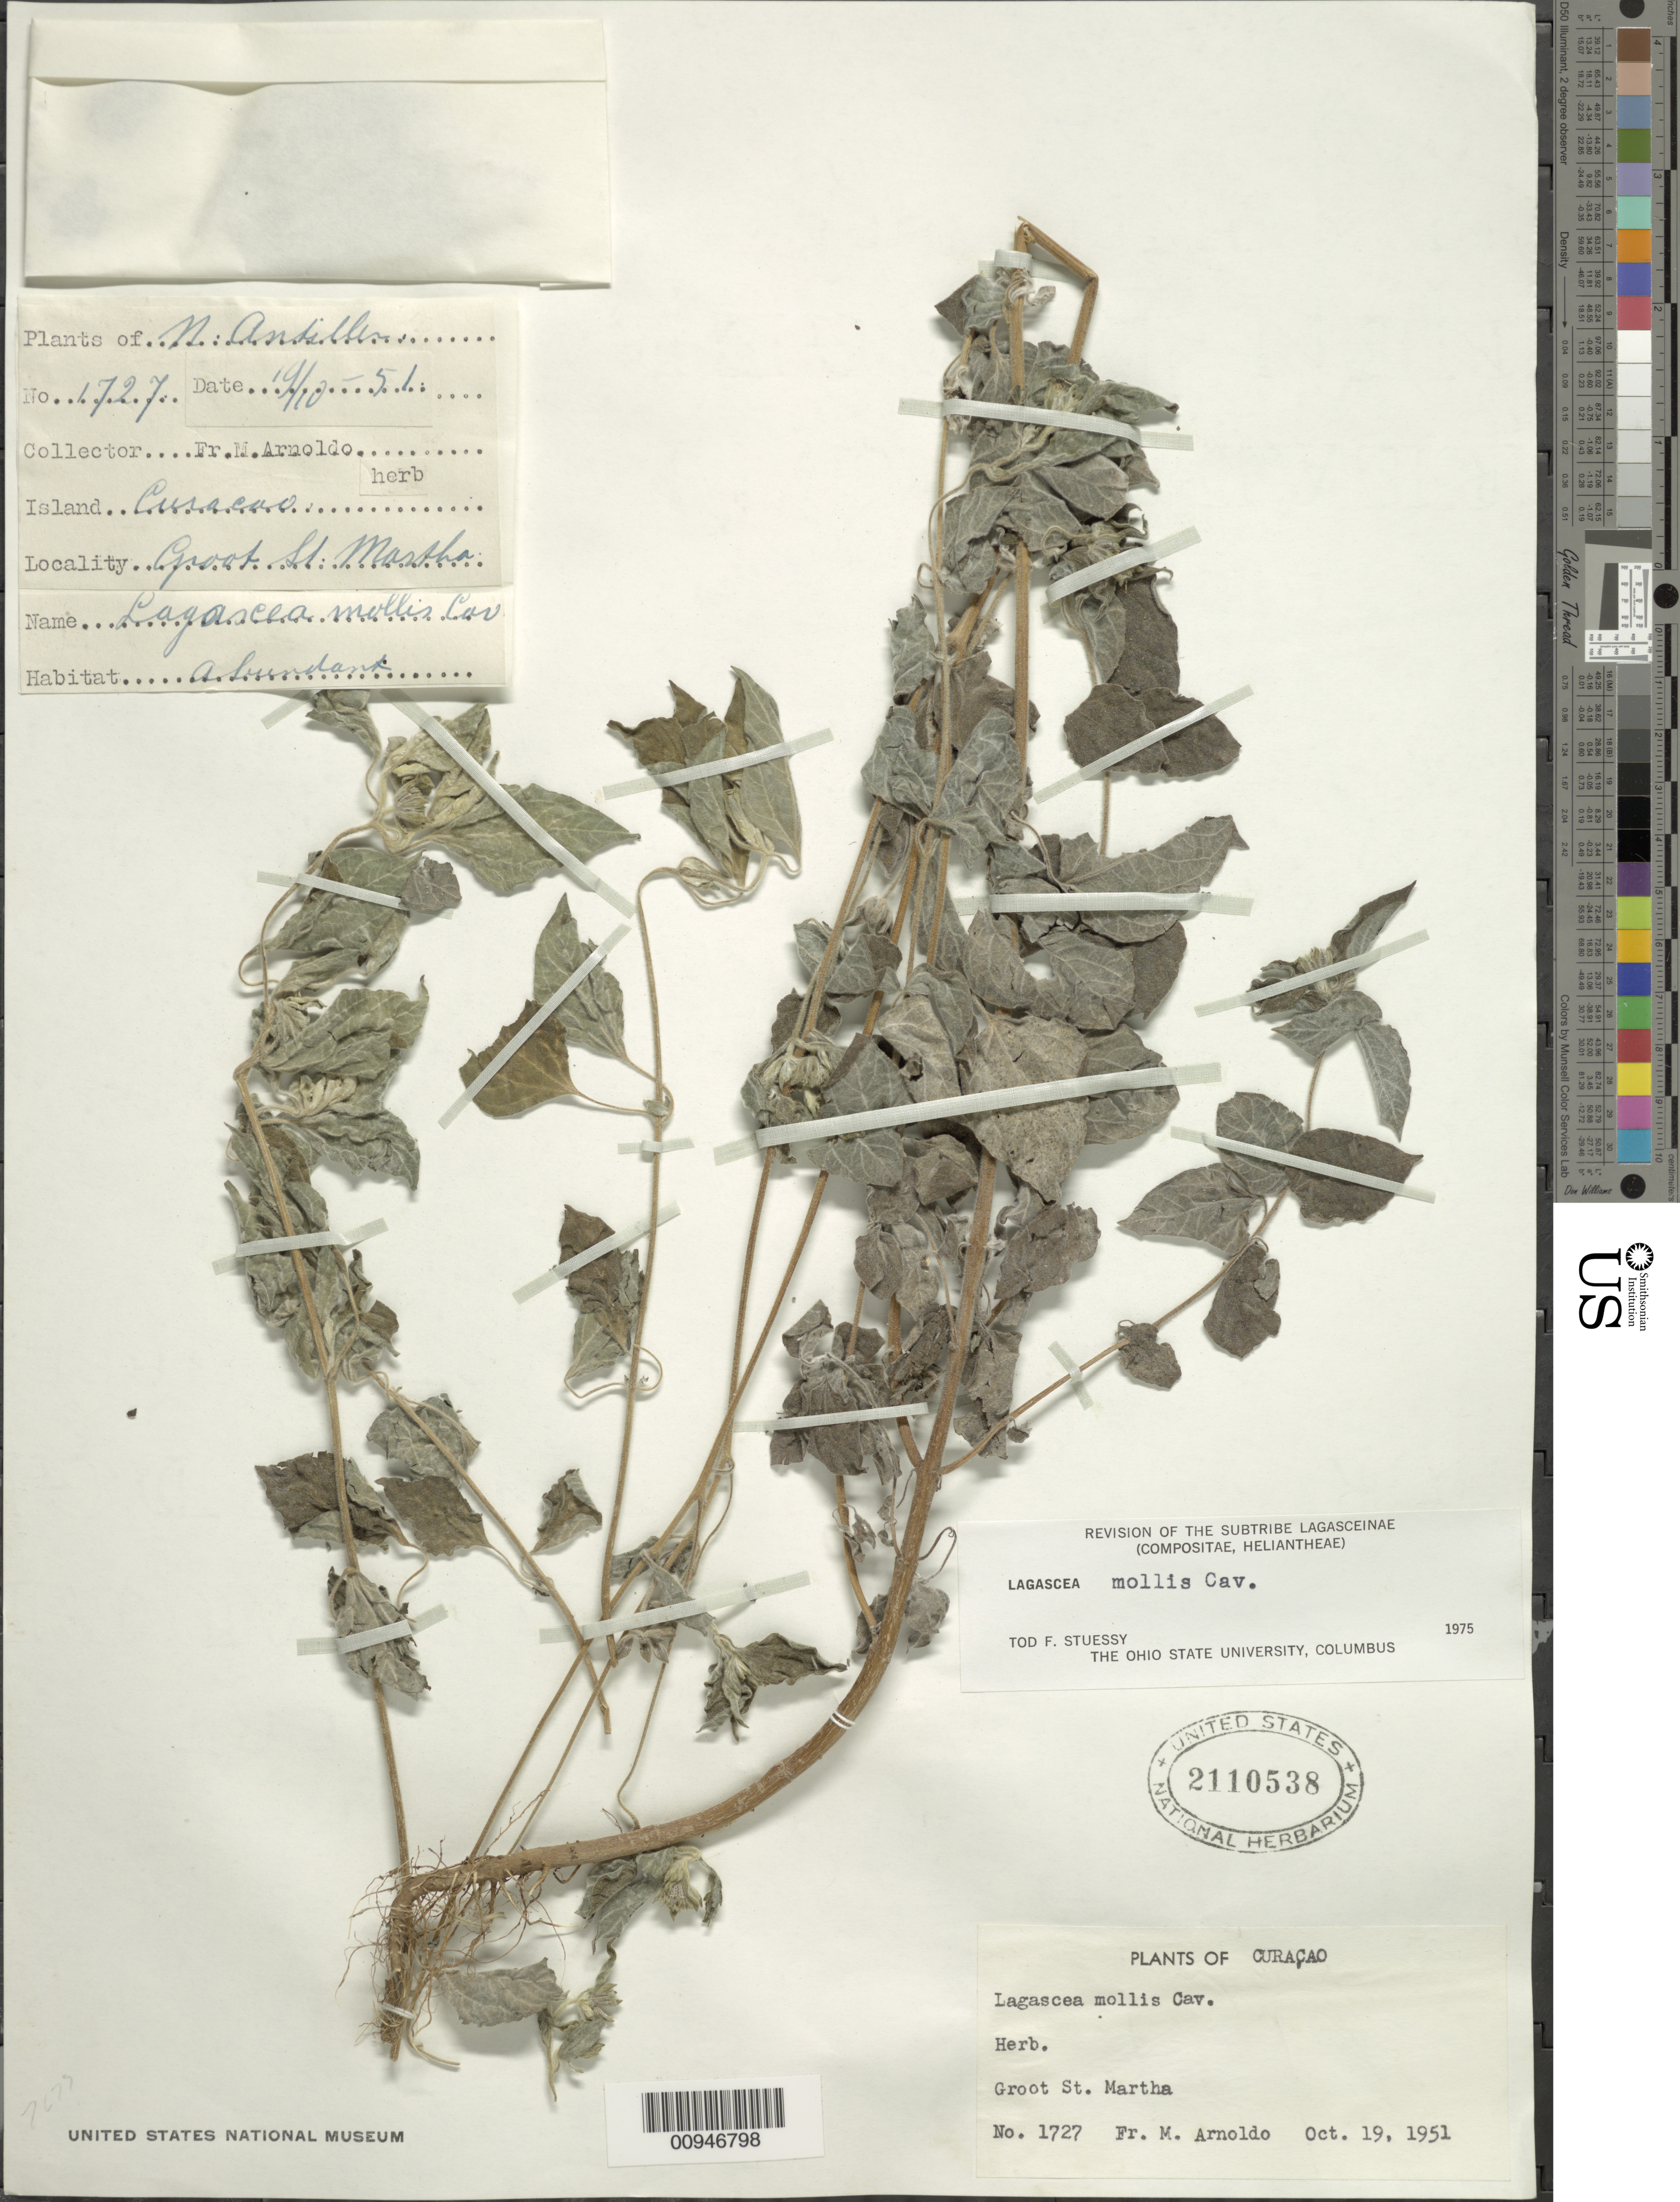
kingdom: Plantae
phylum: Tracheophyta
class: Magnoliopsida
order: Asterales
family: Asteraceae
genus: Lagascea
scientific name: Lagascea mollis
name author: Cav.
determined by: Stuessy, T. F.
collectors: N. Arnoldo-Broeders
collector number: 1727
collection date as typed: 19 Oct 1951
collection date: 1951-10-19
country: Curaçao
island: Curaçao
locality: Groot St. Martha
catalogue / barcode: US 2110538